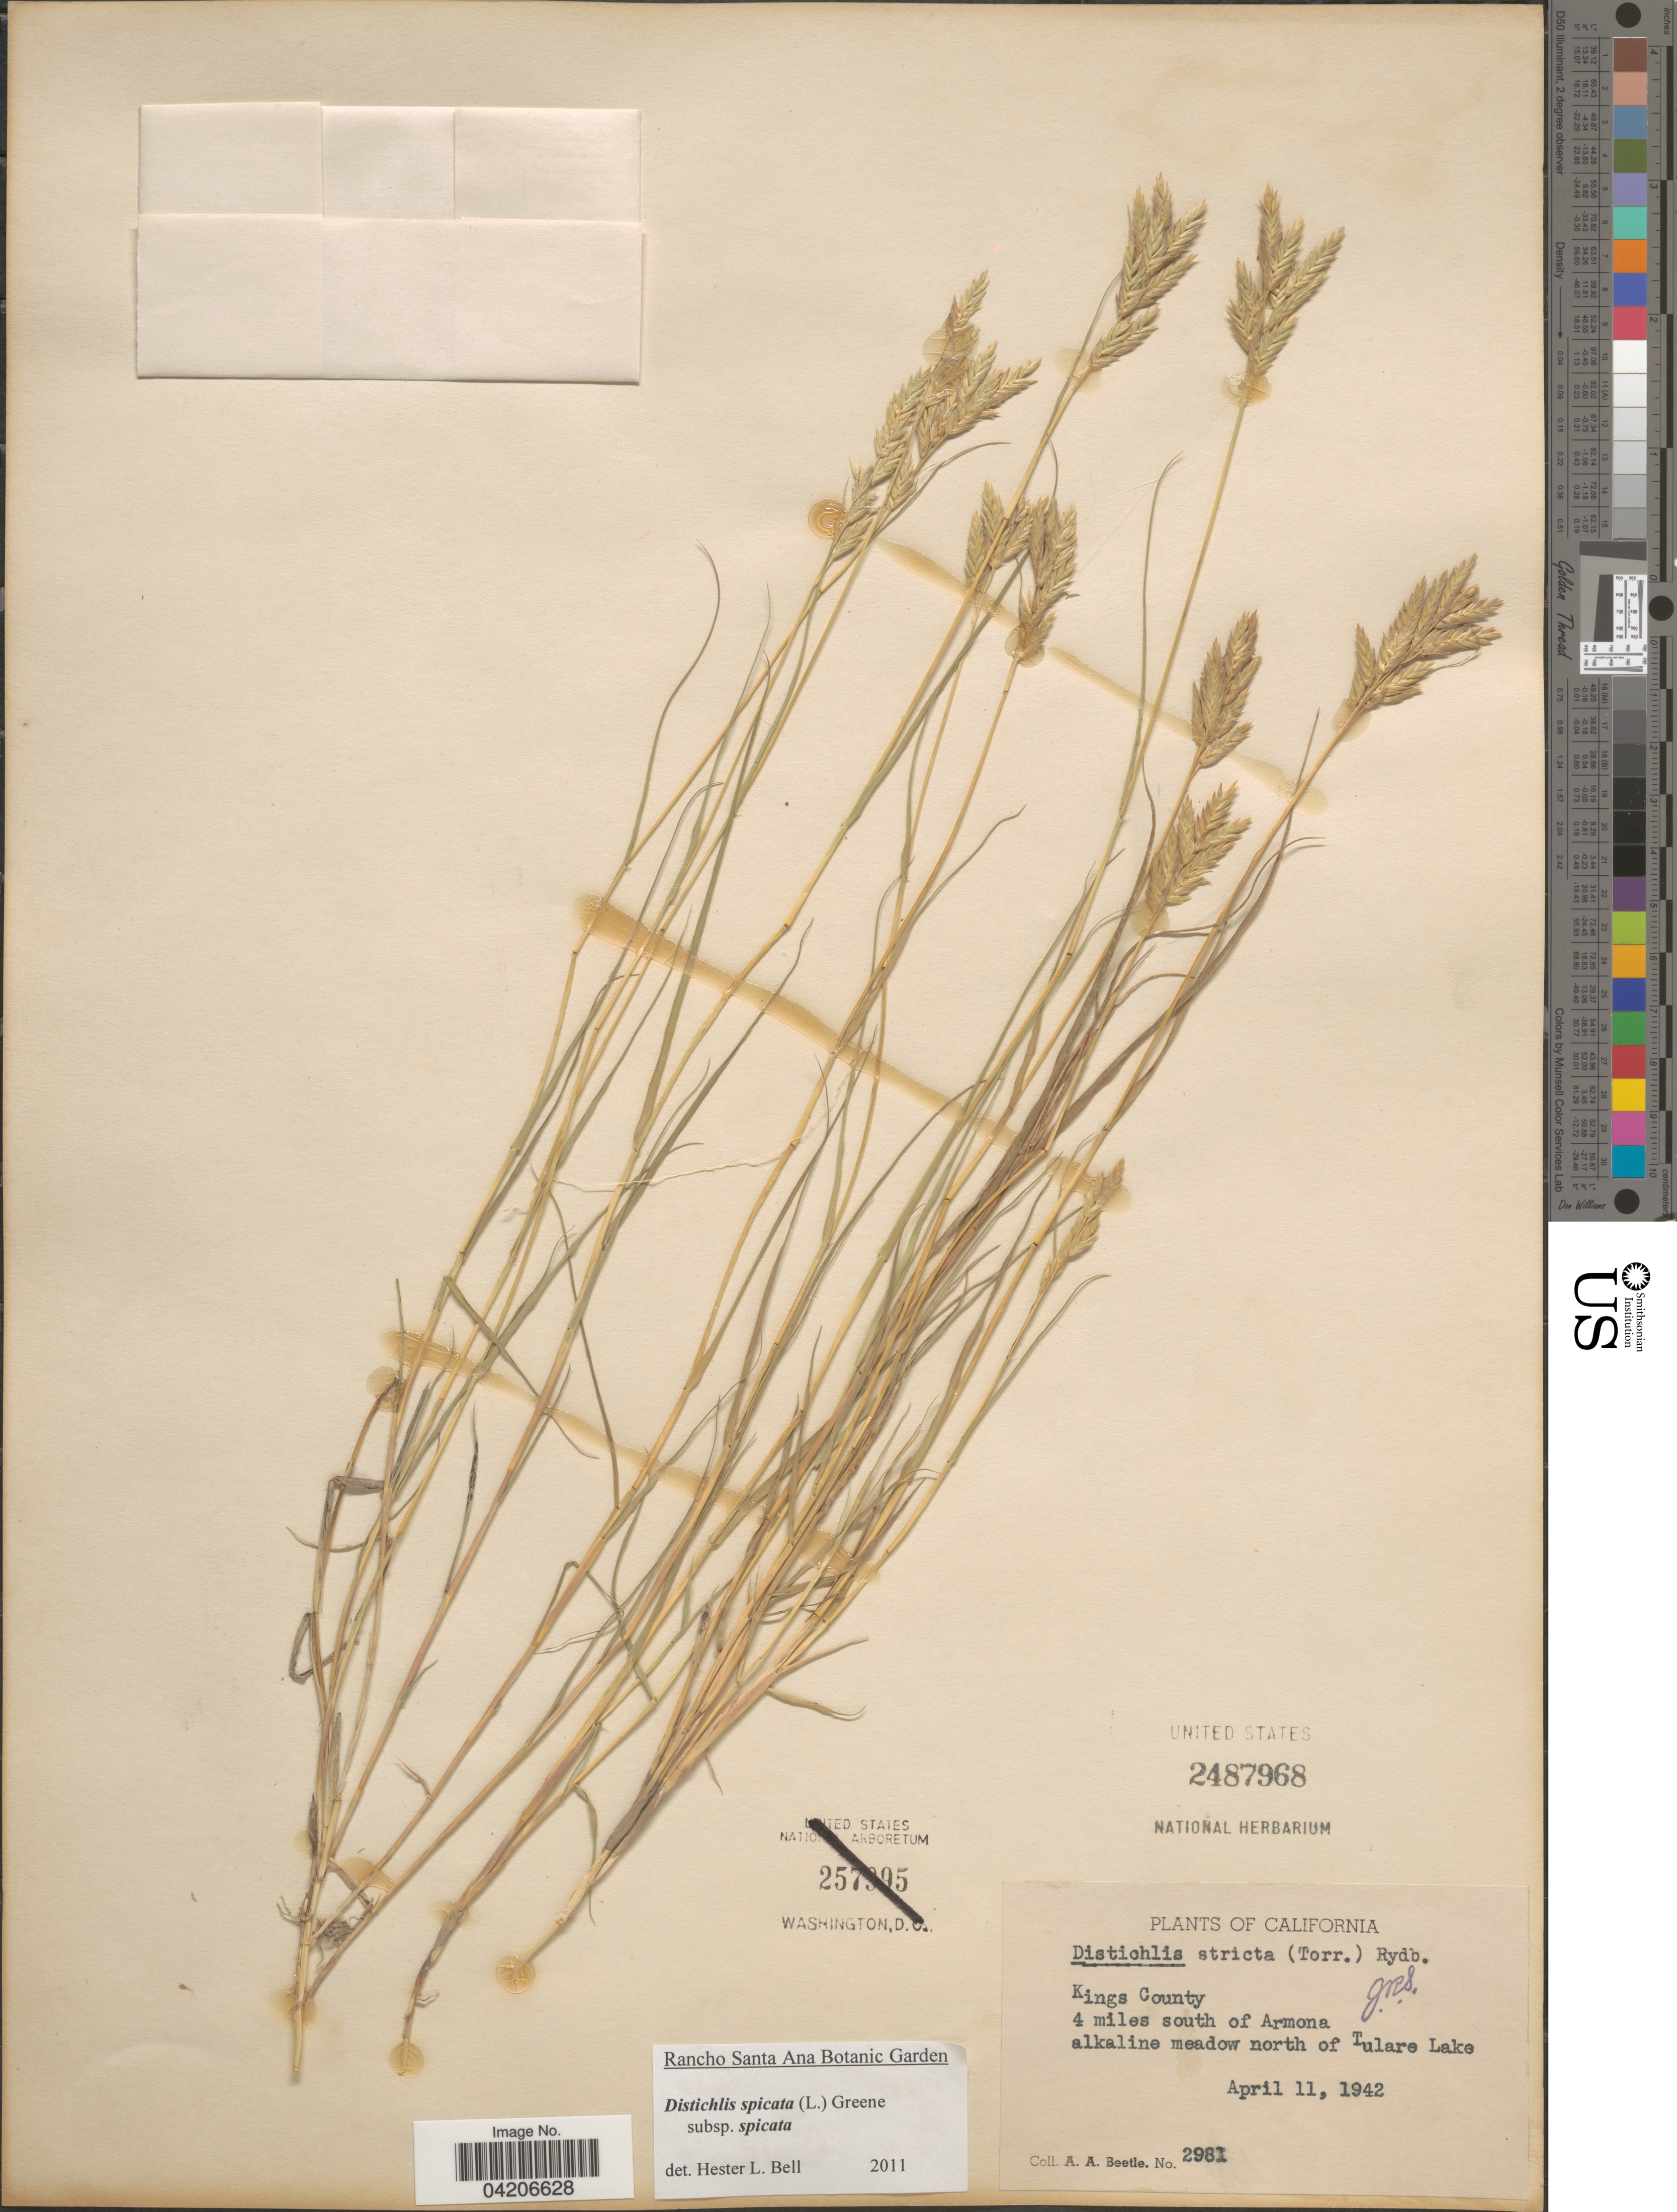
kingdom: Plantae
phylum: Tracheophyta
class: Liliopsida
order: Poales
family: Poaceae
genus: Distichlis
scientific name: Distichlis spicata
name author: (L.) Greene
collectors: A. A. Beetle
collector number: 2981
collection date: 1942-04-11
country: United States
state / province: California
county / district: Kings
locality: Kings County. 4 miles south of Armona. Alkaline meadow north of Tulare Lake.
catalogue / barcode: US 2487968